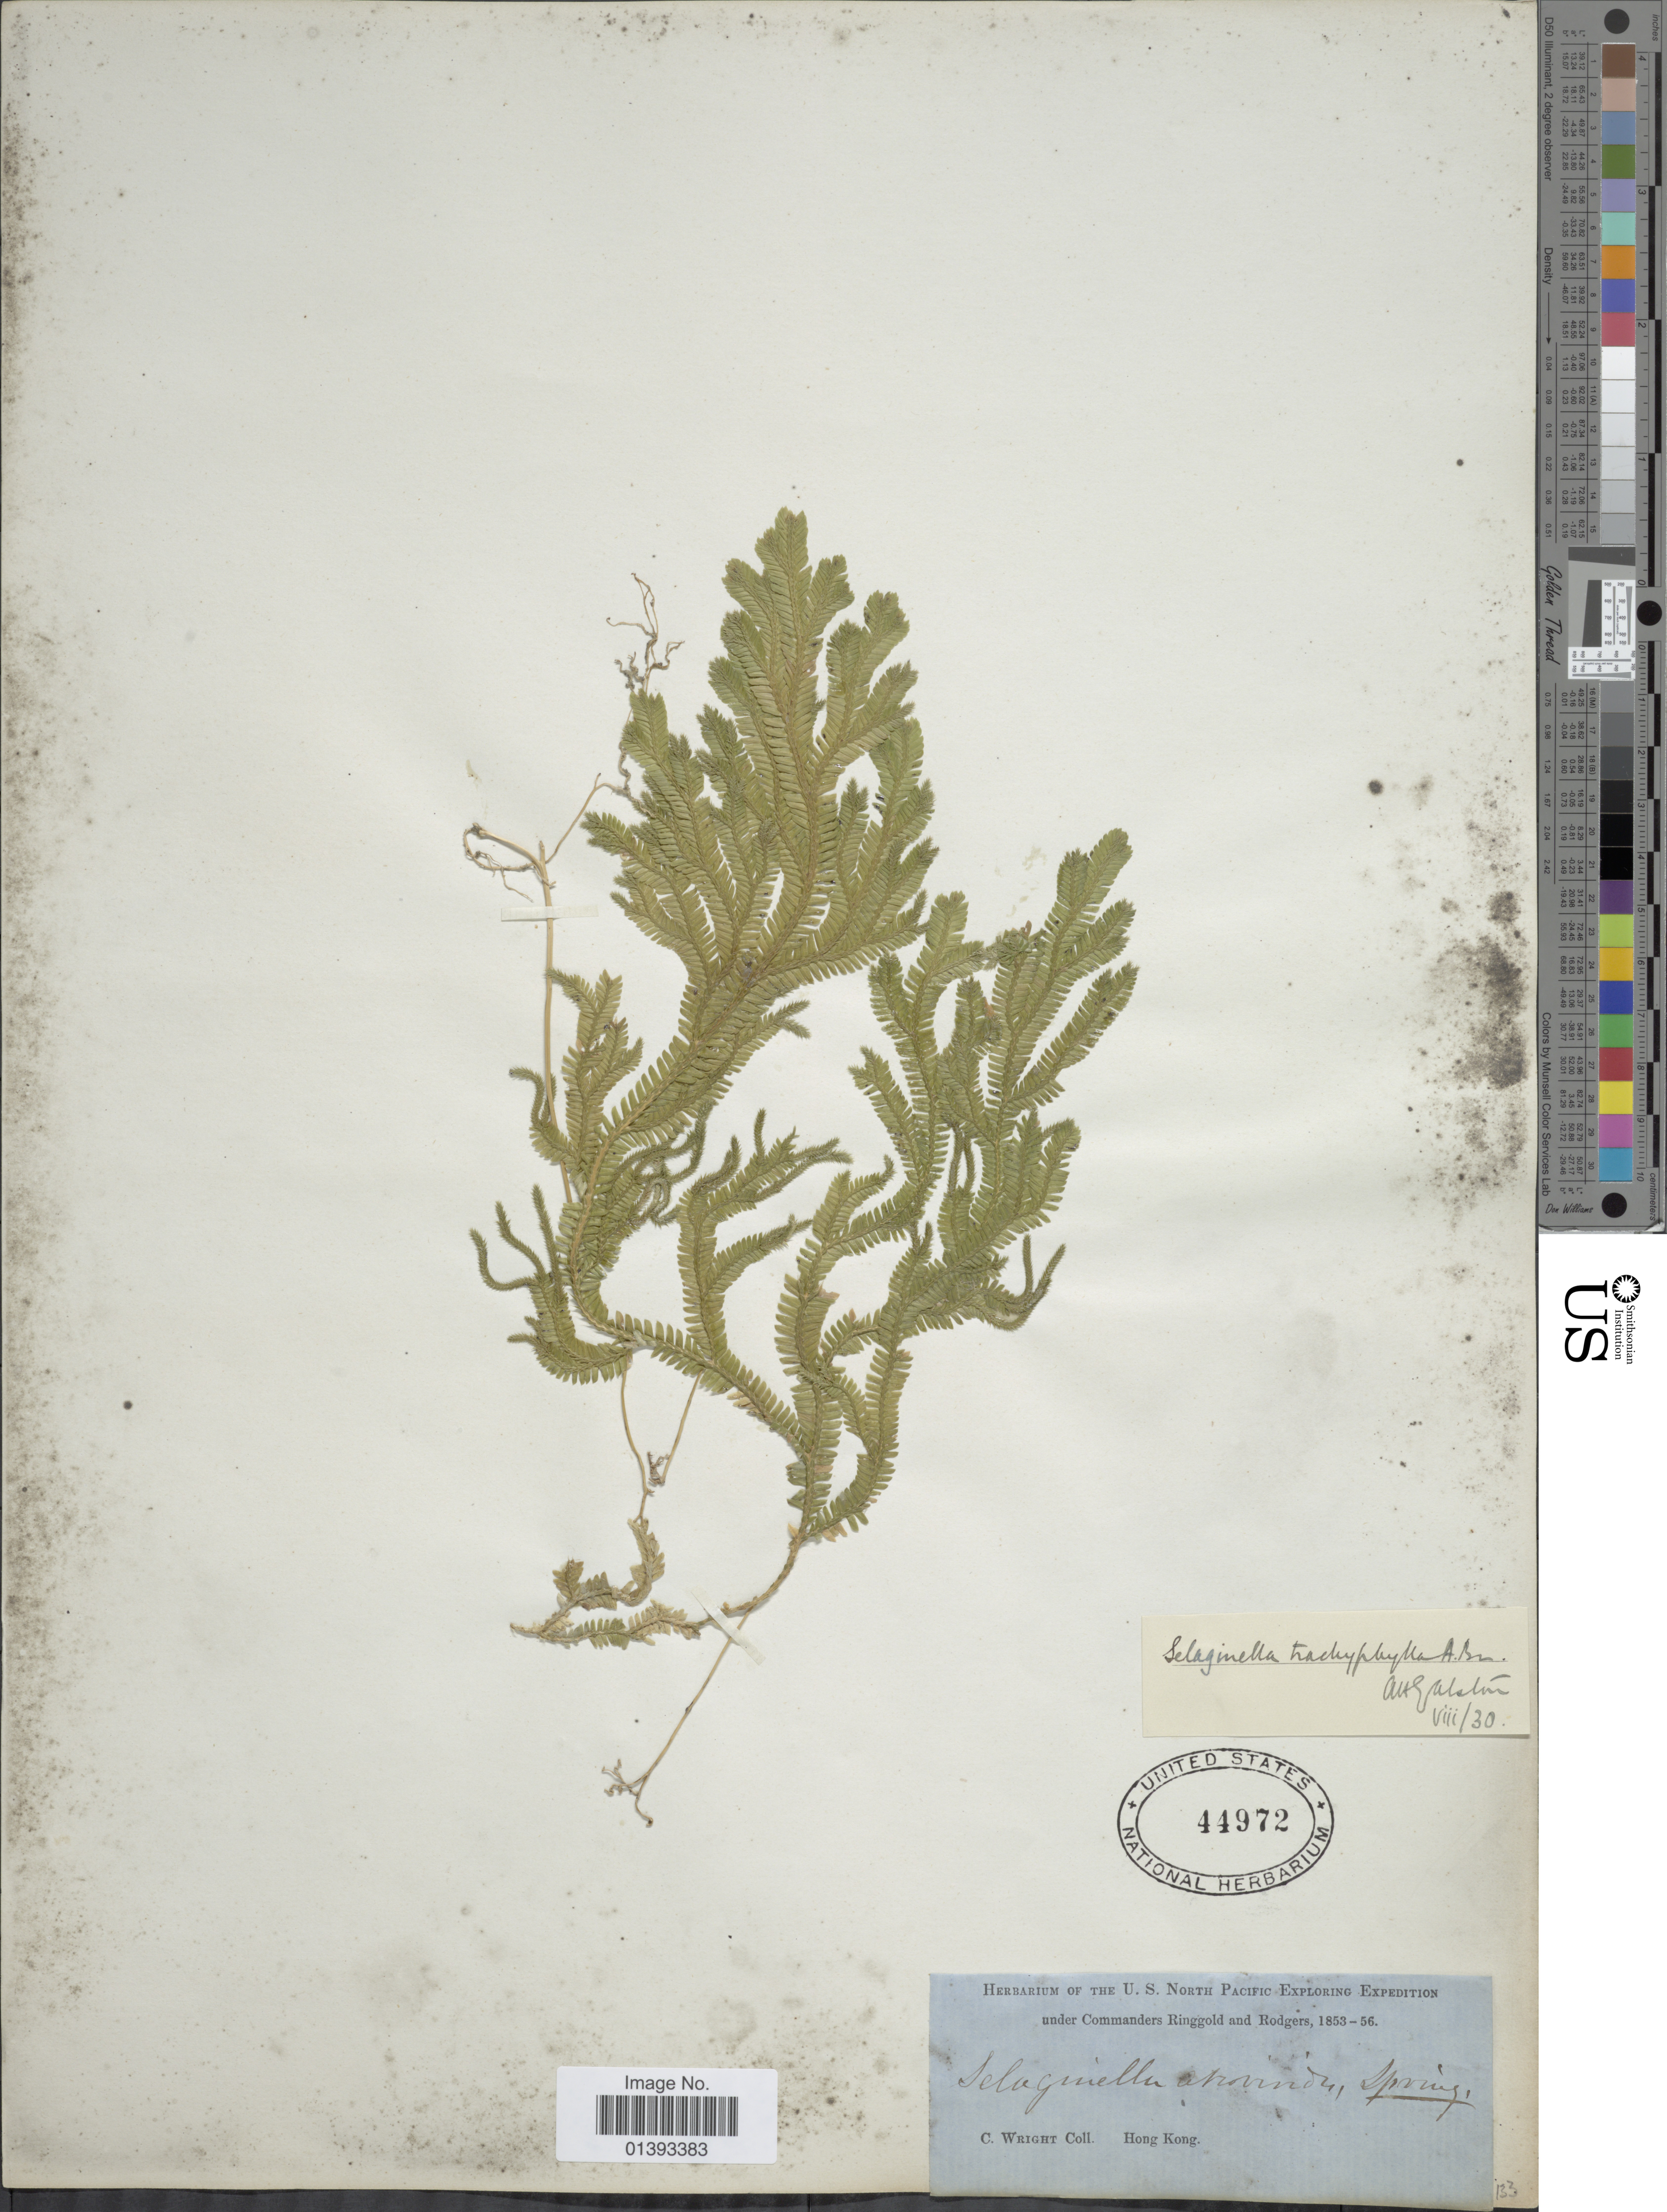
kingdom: Plantae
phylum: Tracheophyta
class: Lycopodiopsida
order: Selaginellales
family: Selaginellaceae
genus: Selaginella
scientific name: Selaginella trachyphylla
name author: A. Braun ex Hieron.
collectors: C. Wright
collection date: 1853/1856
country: China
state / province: Hong Kong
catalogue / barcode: US 44972